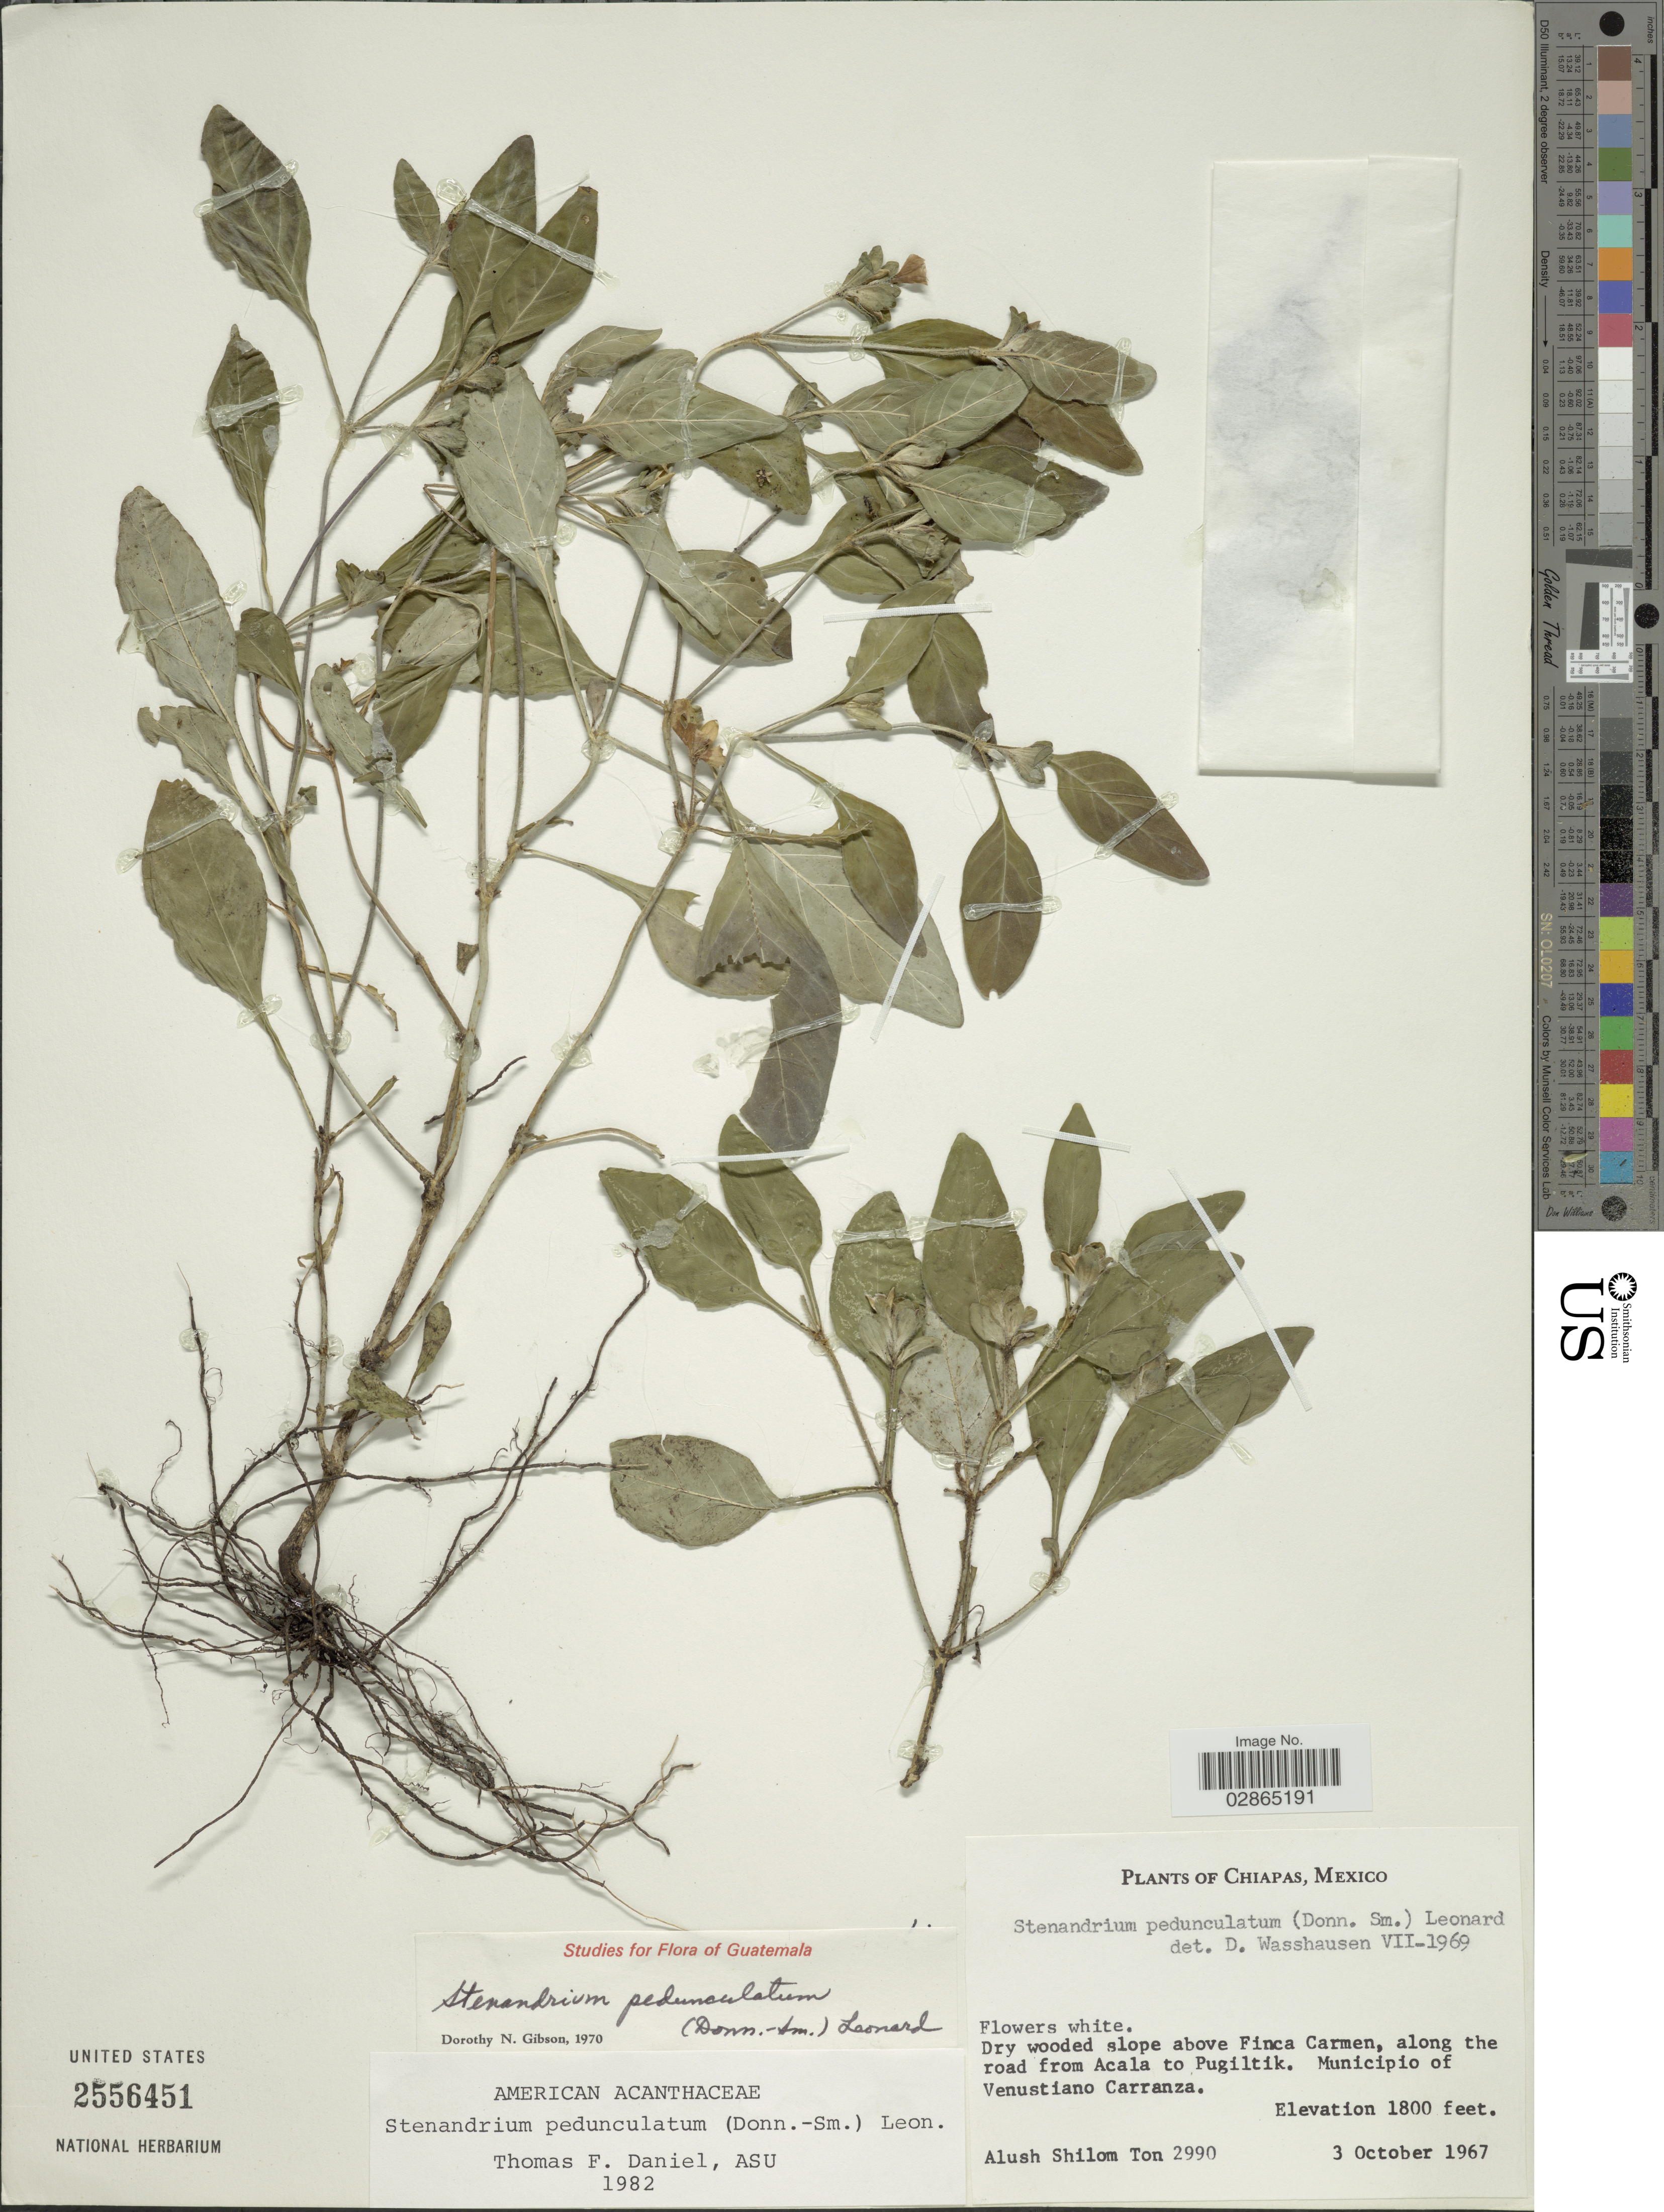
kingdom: Plantae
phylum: Tracheophyta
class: Magnoliopsida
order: Lamiales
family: Acanthaceae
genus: Stenandrium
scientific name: Stenandrium pedunculatum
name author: (Donn. Sm.) Leonard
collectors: A. M. Ton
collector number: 2990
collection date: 1967-10-03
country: Mexico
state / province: Chiapas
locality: Dry wooded slope above Finca Carmen, along the road from Acala to Pugiltik. Municipio of Venustiano Carranza.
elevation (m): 549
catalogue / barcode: US 2556451